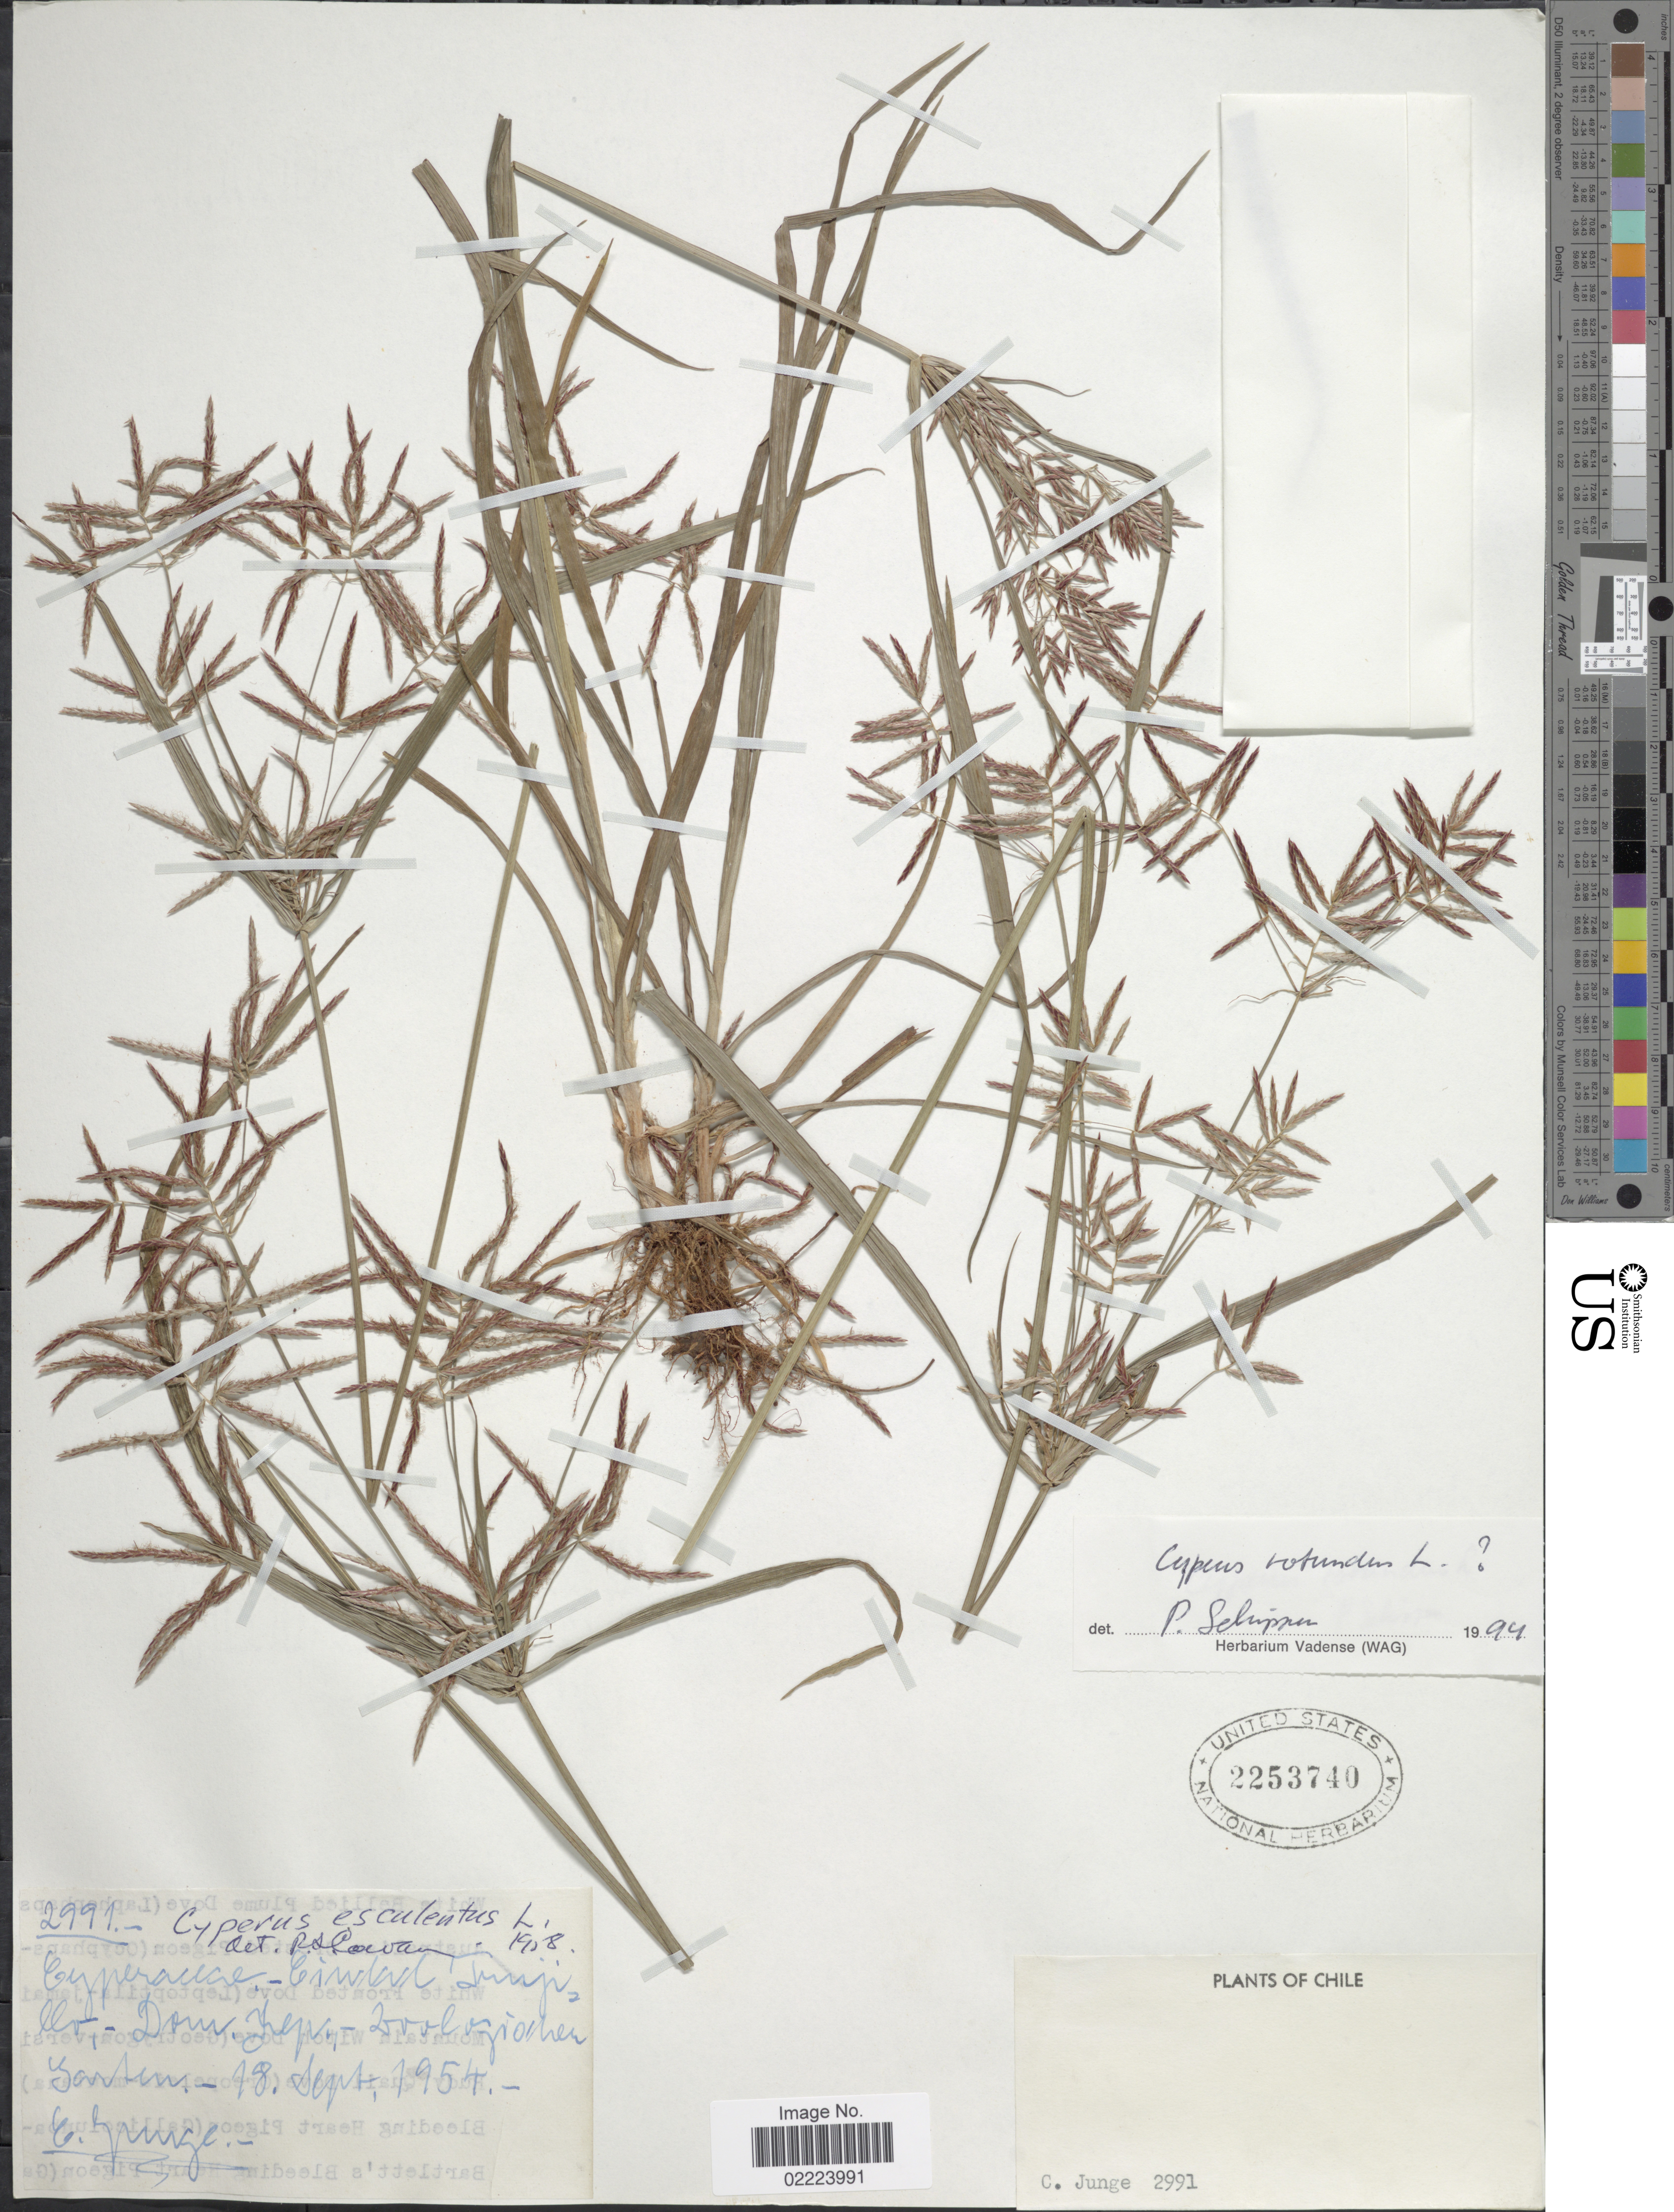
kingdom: Plantae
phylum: Tracheophyta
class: Liliopsida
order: Poales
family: Cyperaceae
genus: Cyperus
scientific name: Cyperus rotundus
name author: L.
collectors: E. Gringe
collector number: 2991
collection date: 1954-09-18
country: Chile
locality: Cuidad Trujillo -- Dom. Rep. Zoologischer Garten [interpreted]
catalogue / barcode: US 2253740